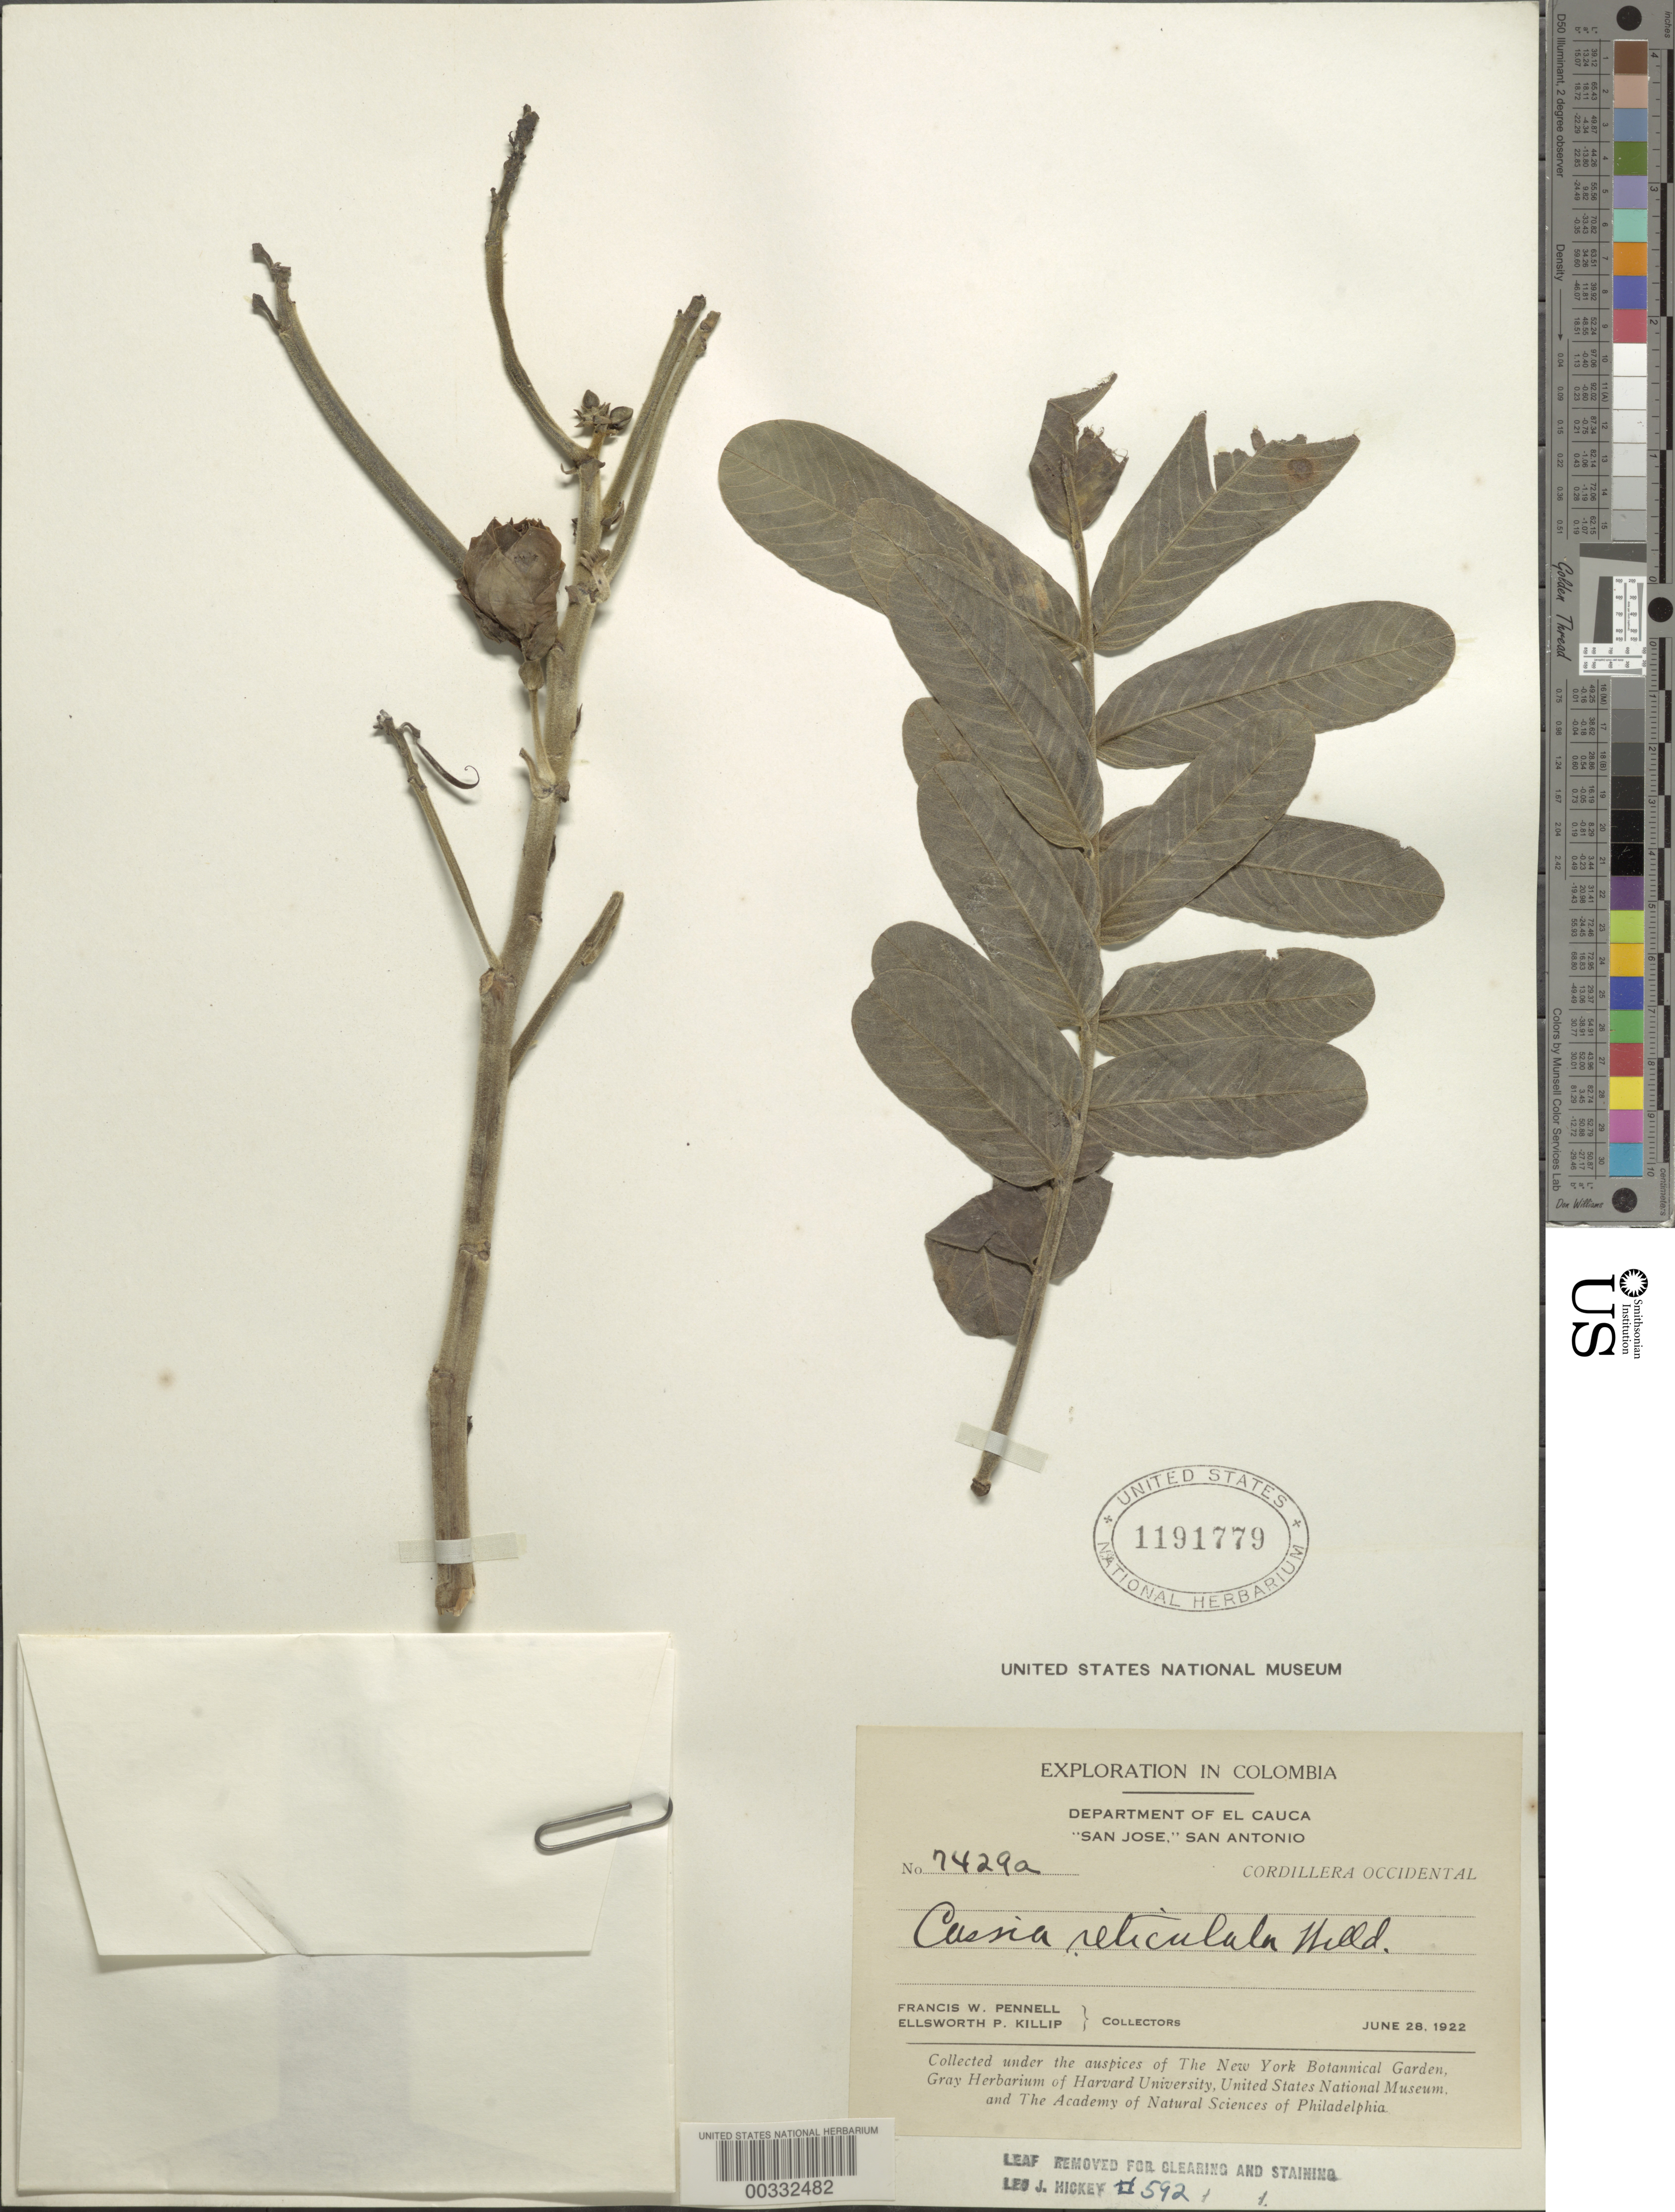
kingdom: Plantae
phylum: Tracheophyta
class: Magnoliopsida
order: Fabales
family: Fabaceae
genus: Senna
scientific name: Senna reticulata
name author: (Willd.) H.S. Irwin & Barneby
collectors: F. W. Pennell & E. P. Killip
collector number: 7429a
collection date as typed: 28 Jun 1922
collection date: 1922-06-28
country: Colombia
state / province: Cauca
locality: "San Jose", San Antonia; Cordillera Occidental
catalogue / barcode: US 1191779